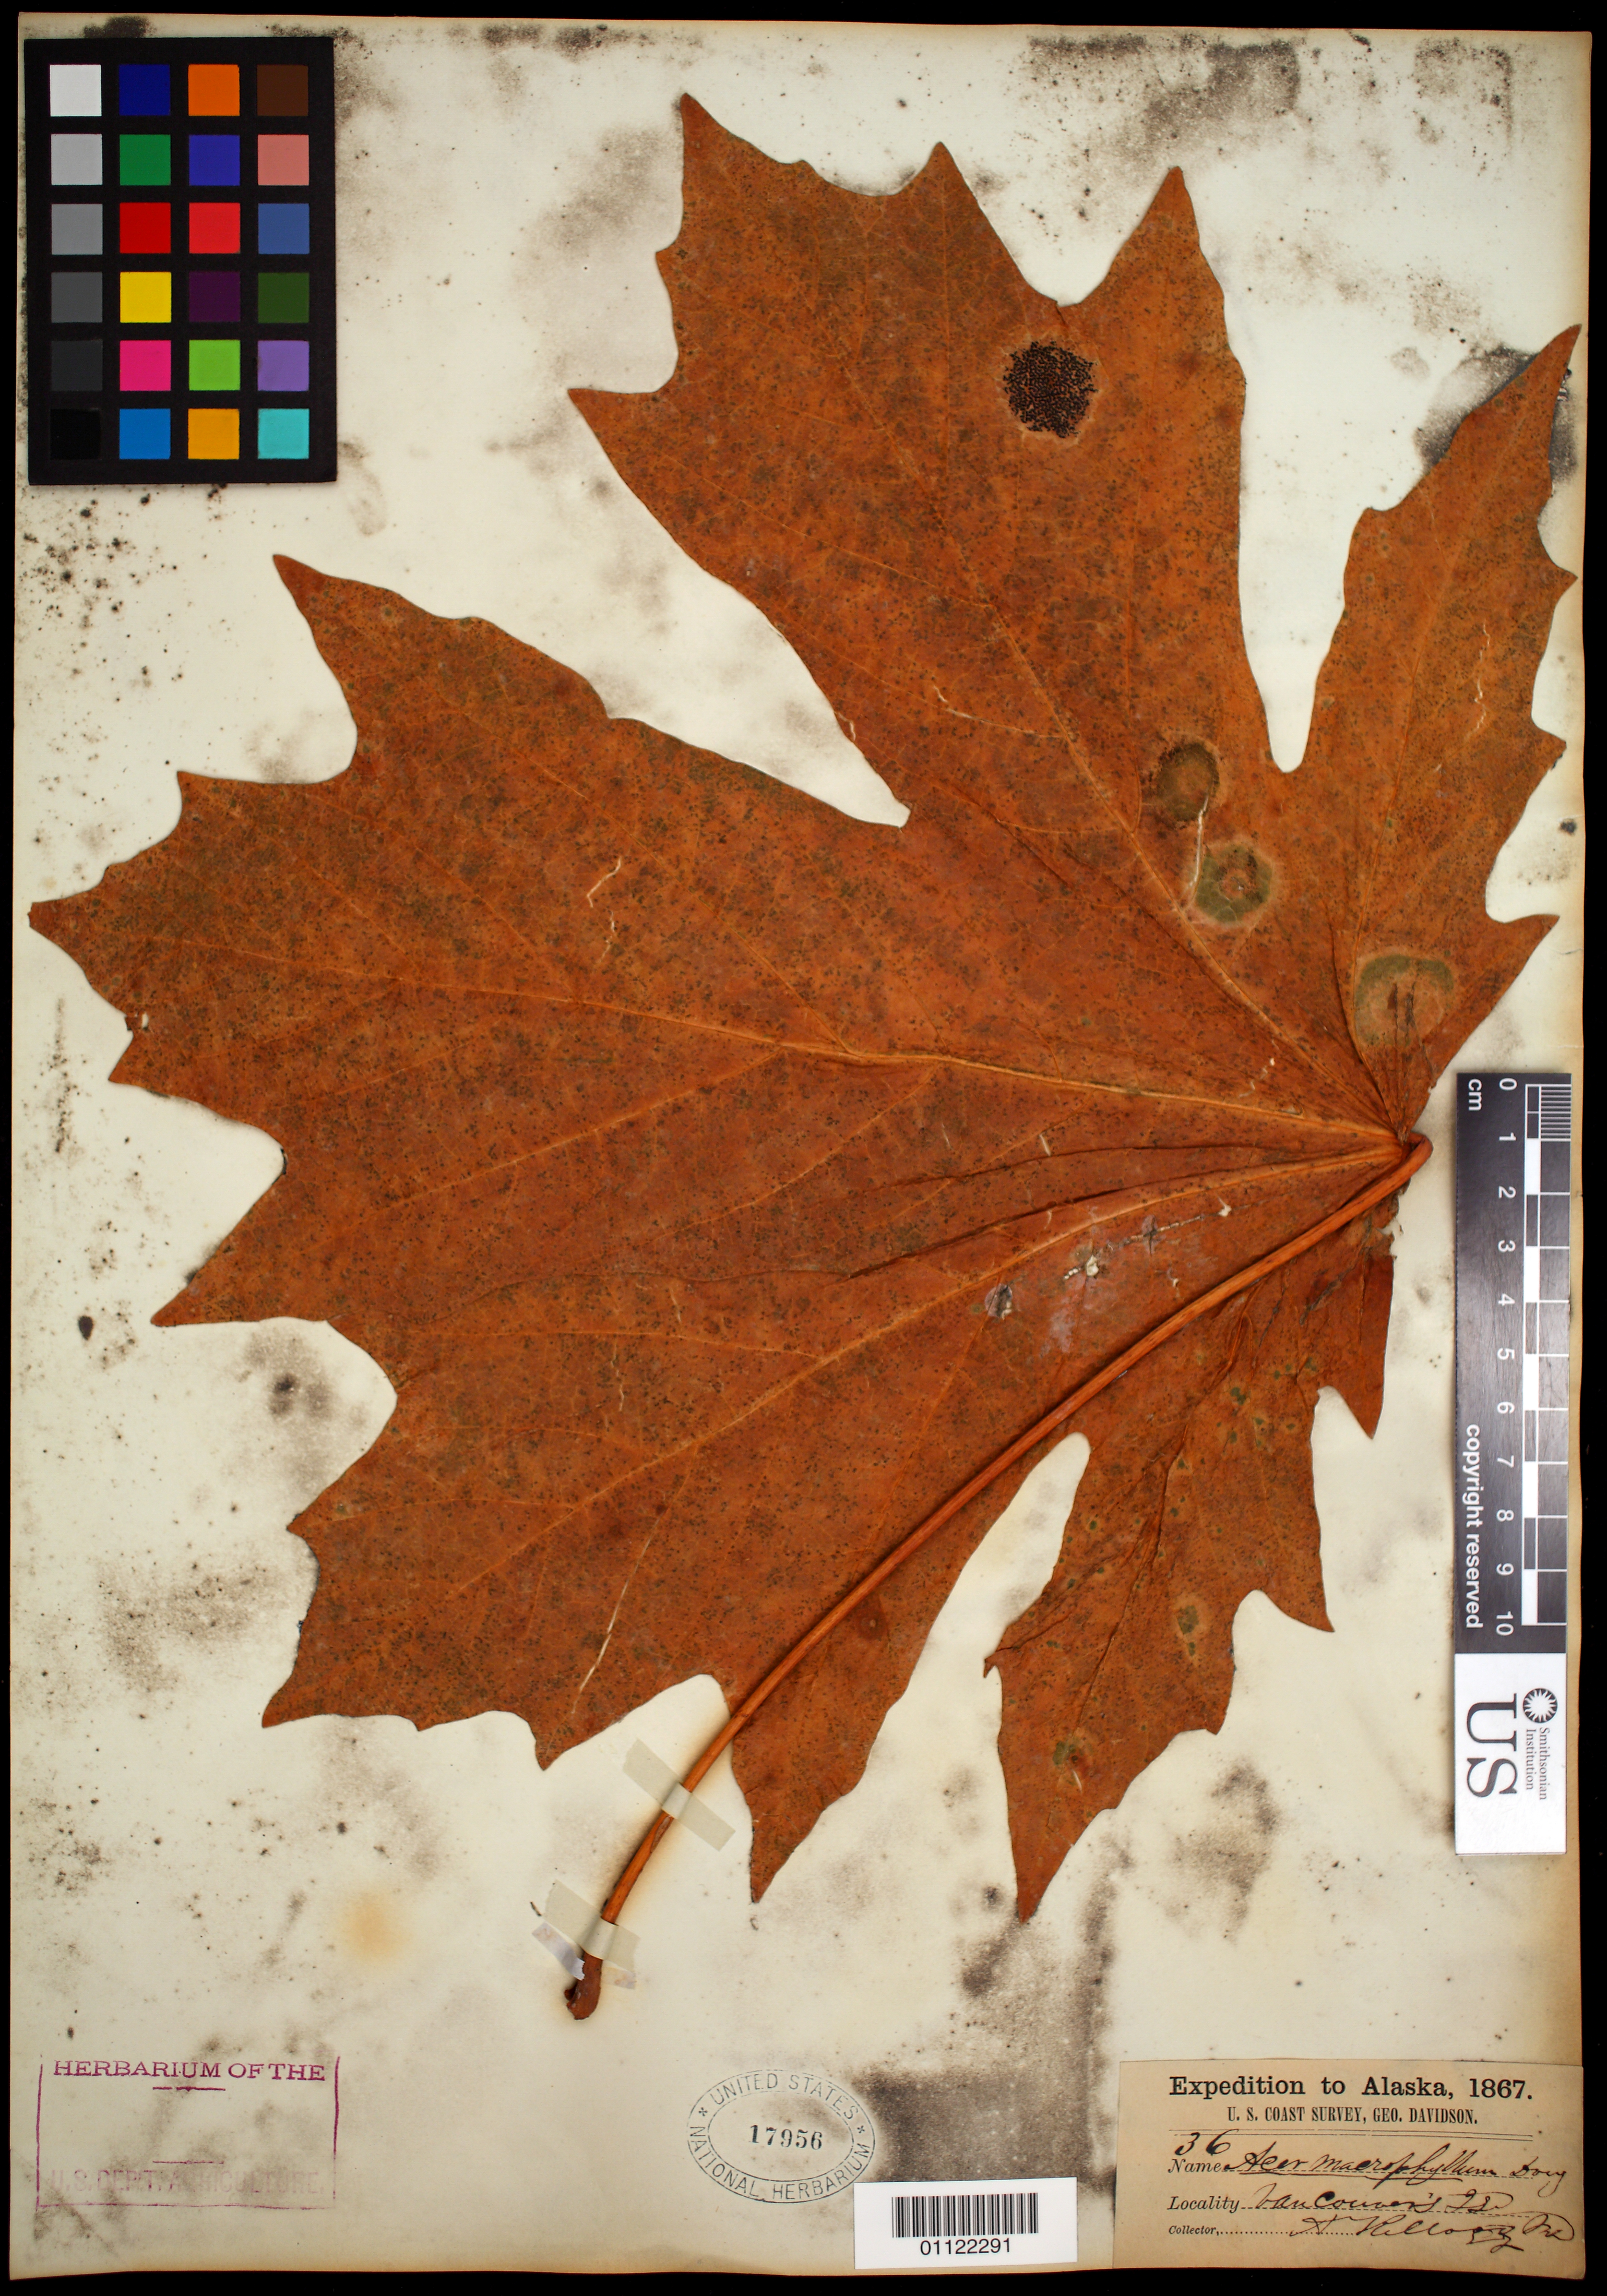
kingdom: Plantae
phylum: Tracheophyta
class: Magnoliopsida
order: Sapindales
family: Sapindaceae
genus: Acer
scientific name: Acer macrophyllum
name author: Pursh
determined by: Delendick, T. J.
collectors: A. Kellogg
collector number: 36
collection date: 1867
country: United States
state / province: Alaska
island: Vancouver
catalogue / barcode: US 17956